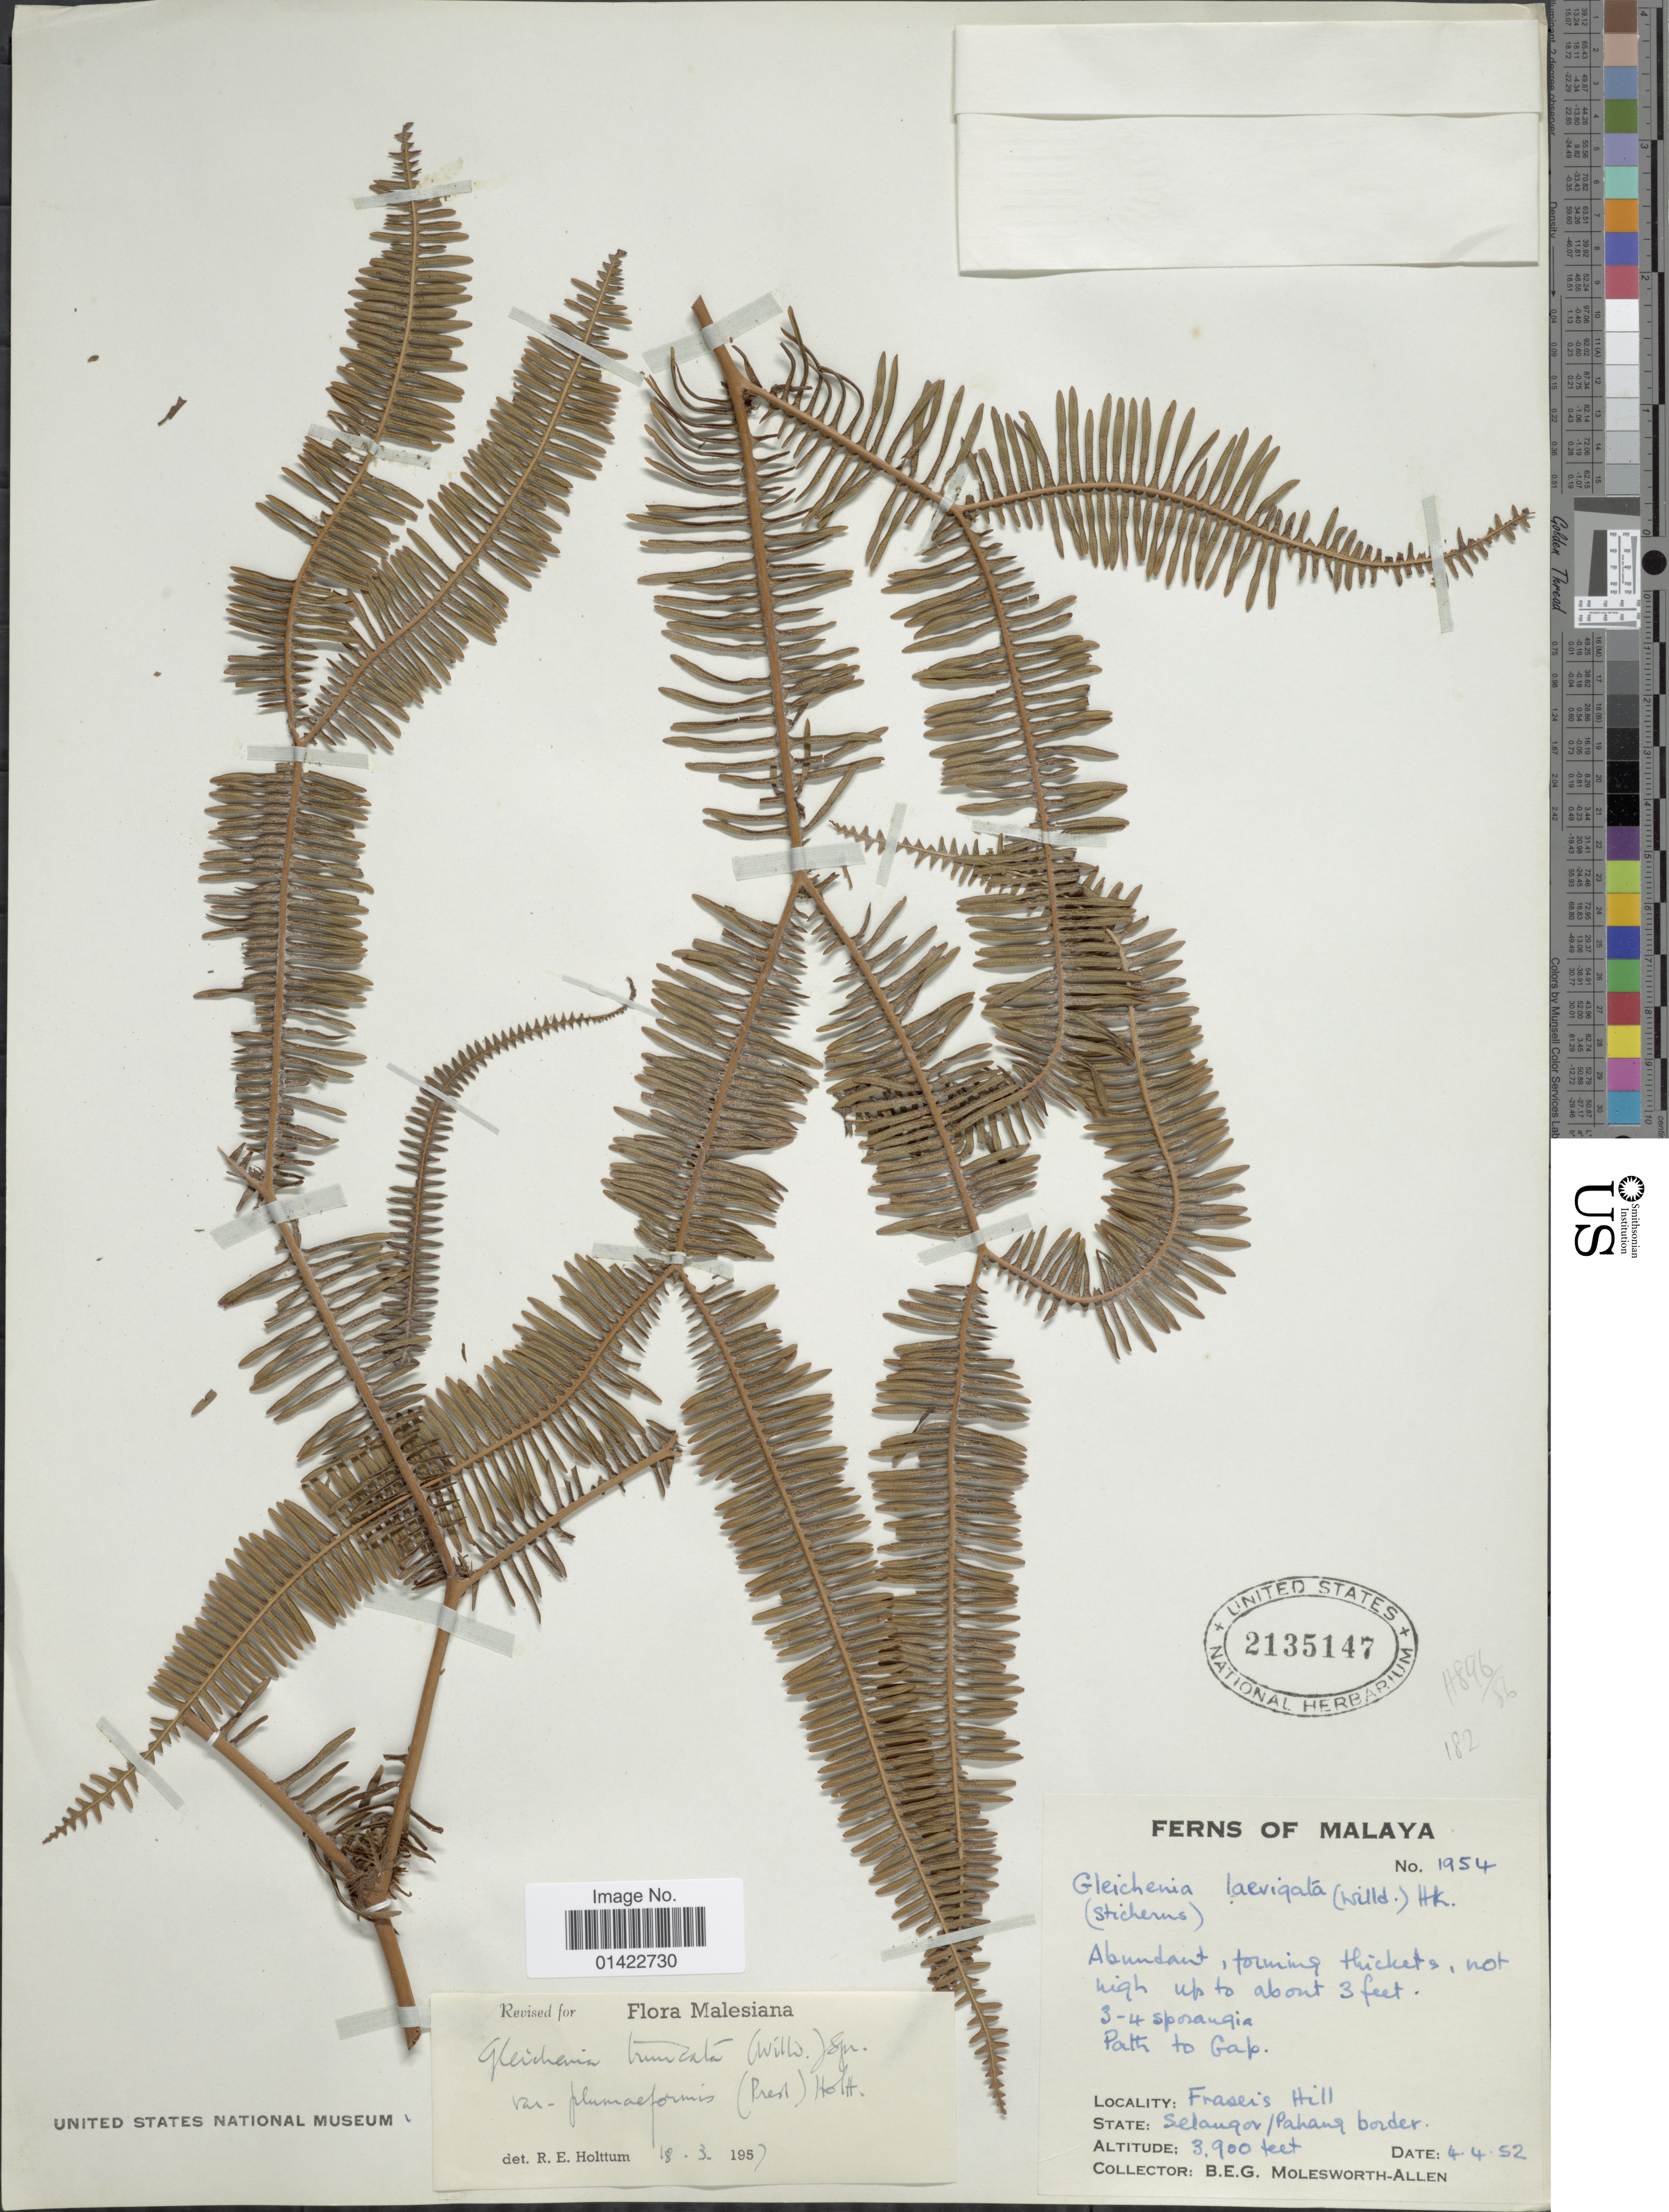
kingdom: Plantae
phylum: Tracheophyta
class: Polypodiopsida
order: Gleicheniales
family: Gleicheniaceae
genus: Sticherus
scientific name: Sticherus truncatus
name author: (Willd.) Nakai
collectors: B. E. G. Molesworth-Allen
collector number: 1954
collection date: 1952-04-04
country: Malaysia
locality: Frasers Hill, Selangor/Pahang border.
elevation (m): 1189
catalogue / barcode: US 2135147